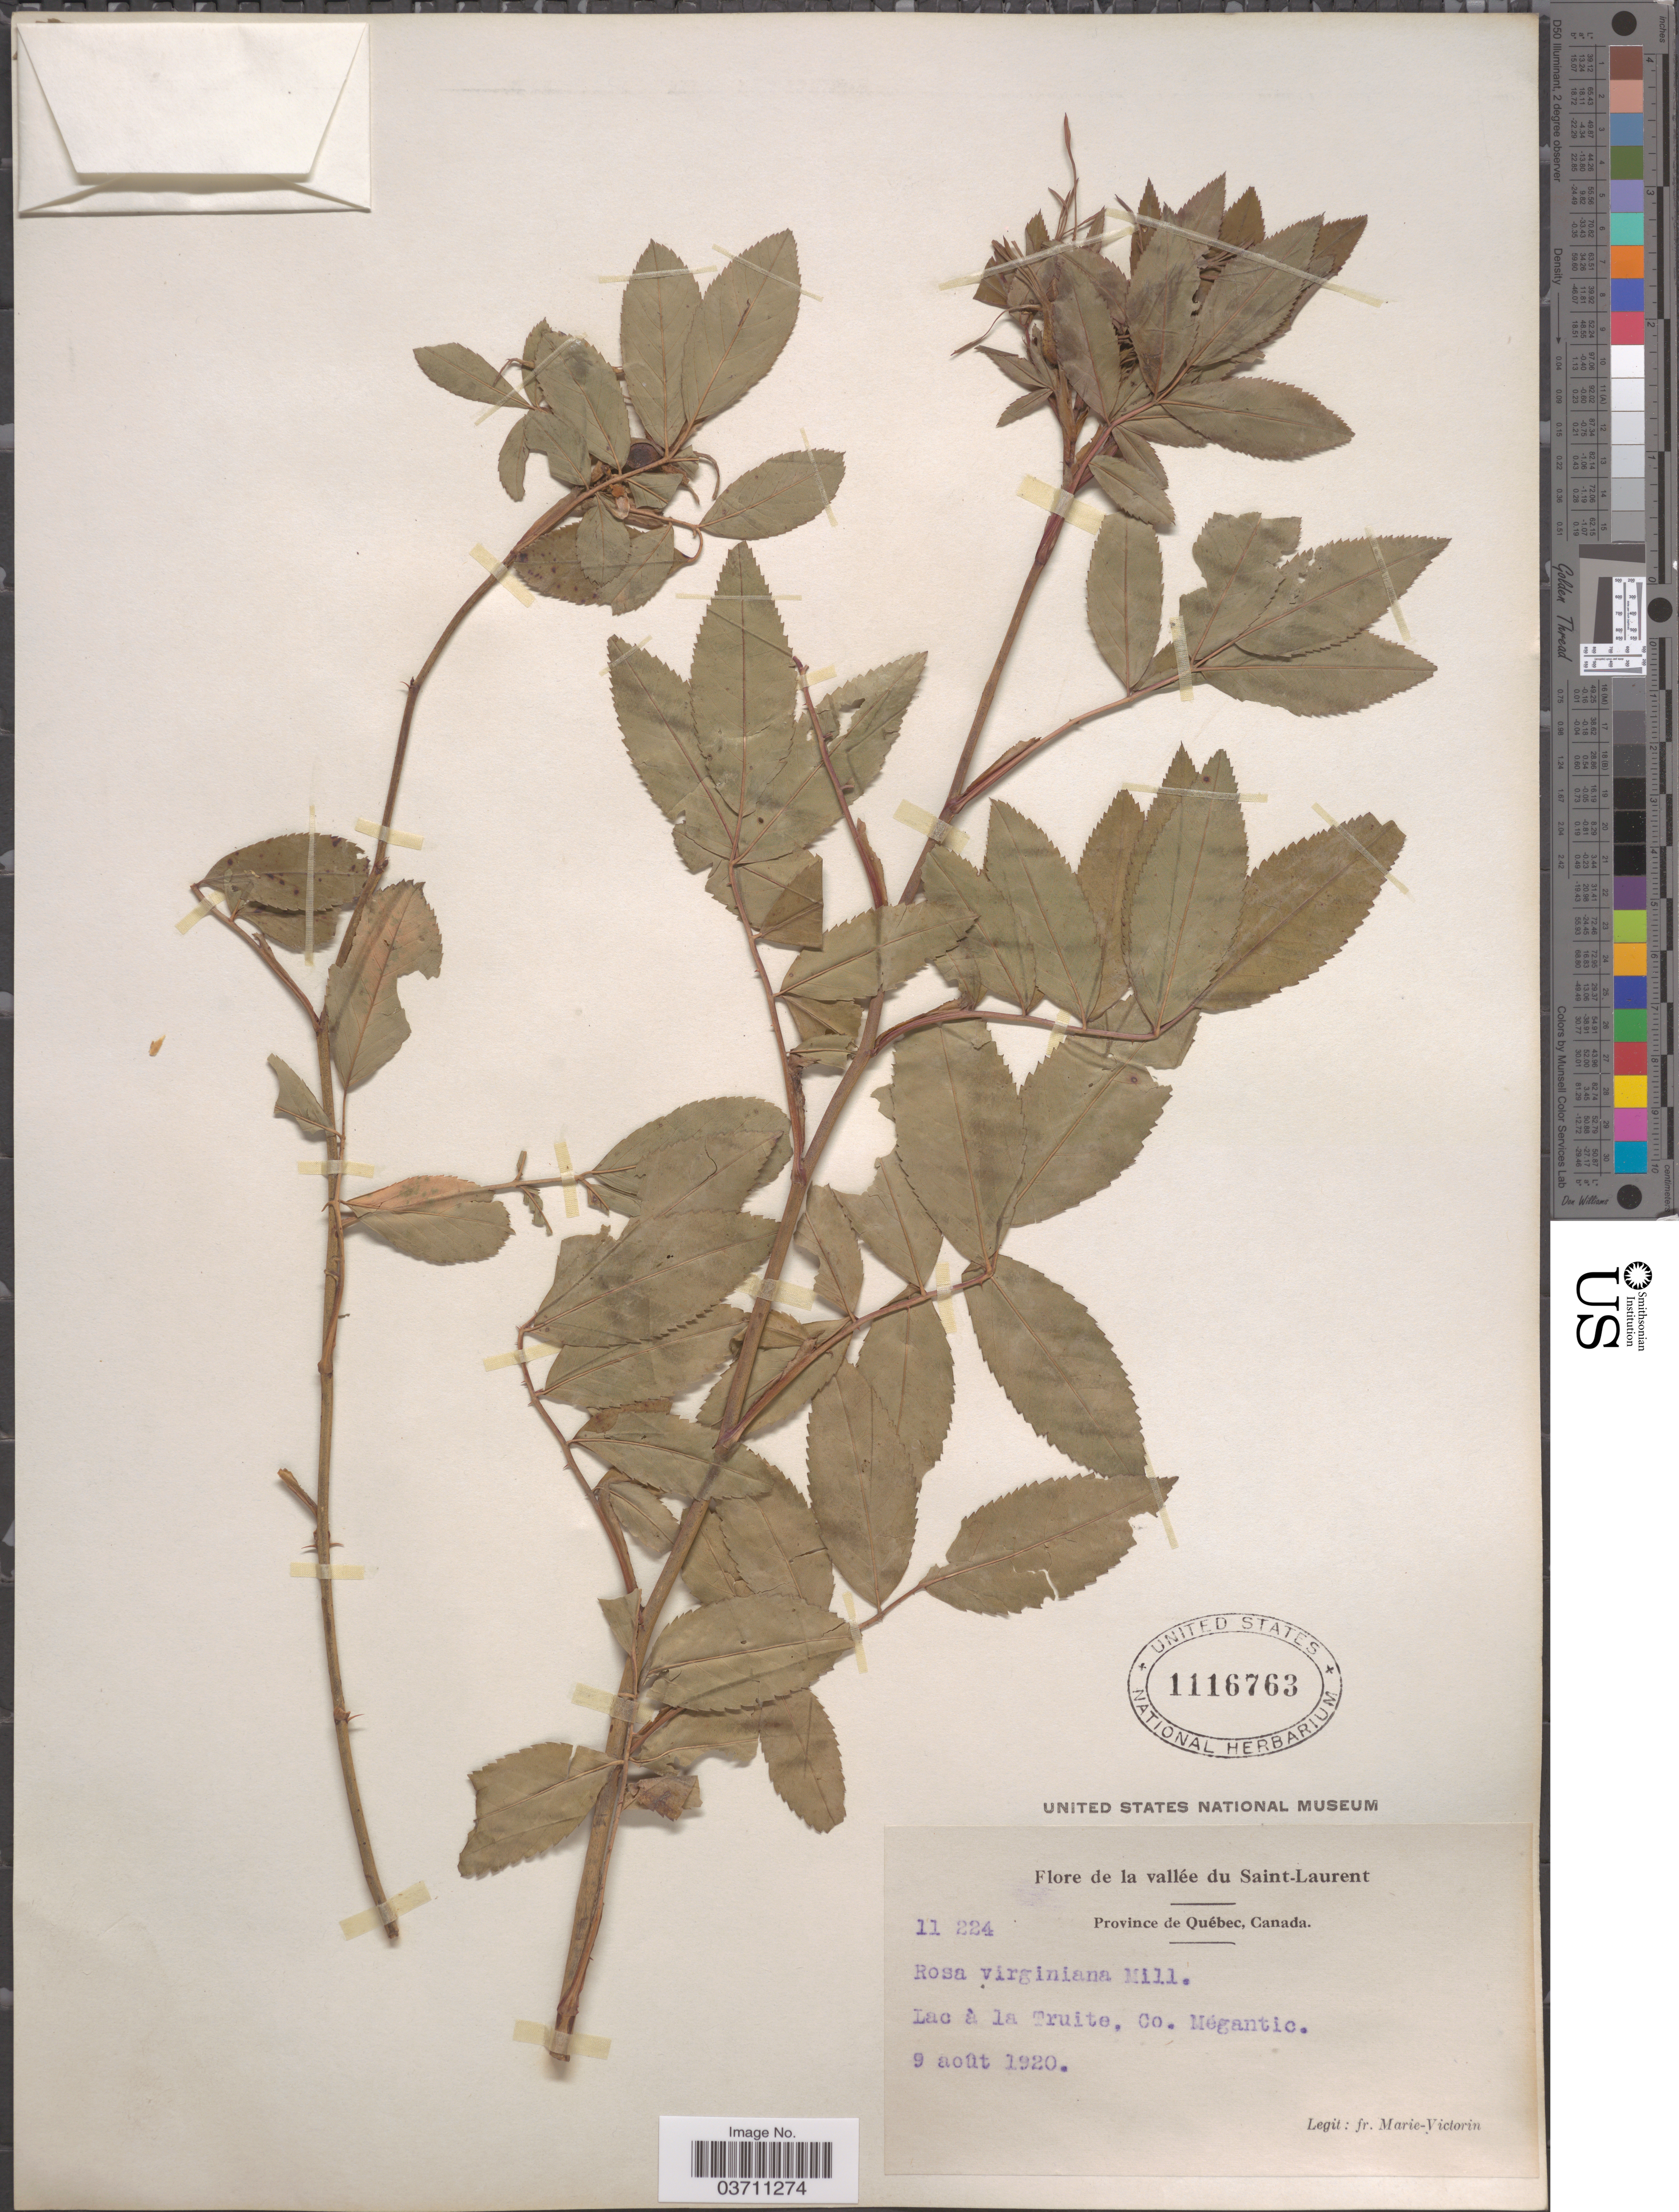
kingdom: Plantae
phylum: Tracheophyta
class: Magnoliopsida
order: Rosales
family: Rosaceae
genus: Rosa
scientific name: Rosa lucida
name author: Meehan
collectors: Fr. Marie-Victorin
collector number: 11224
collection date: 1920-08-09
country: Canada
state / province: Quebec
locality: La vallée du Saint-Laurent. Lac à la Truite, Co. Mégantic.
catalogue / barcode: US 1116763